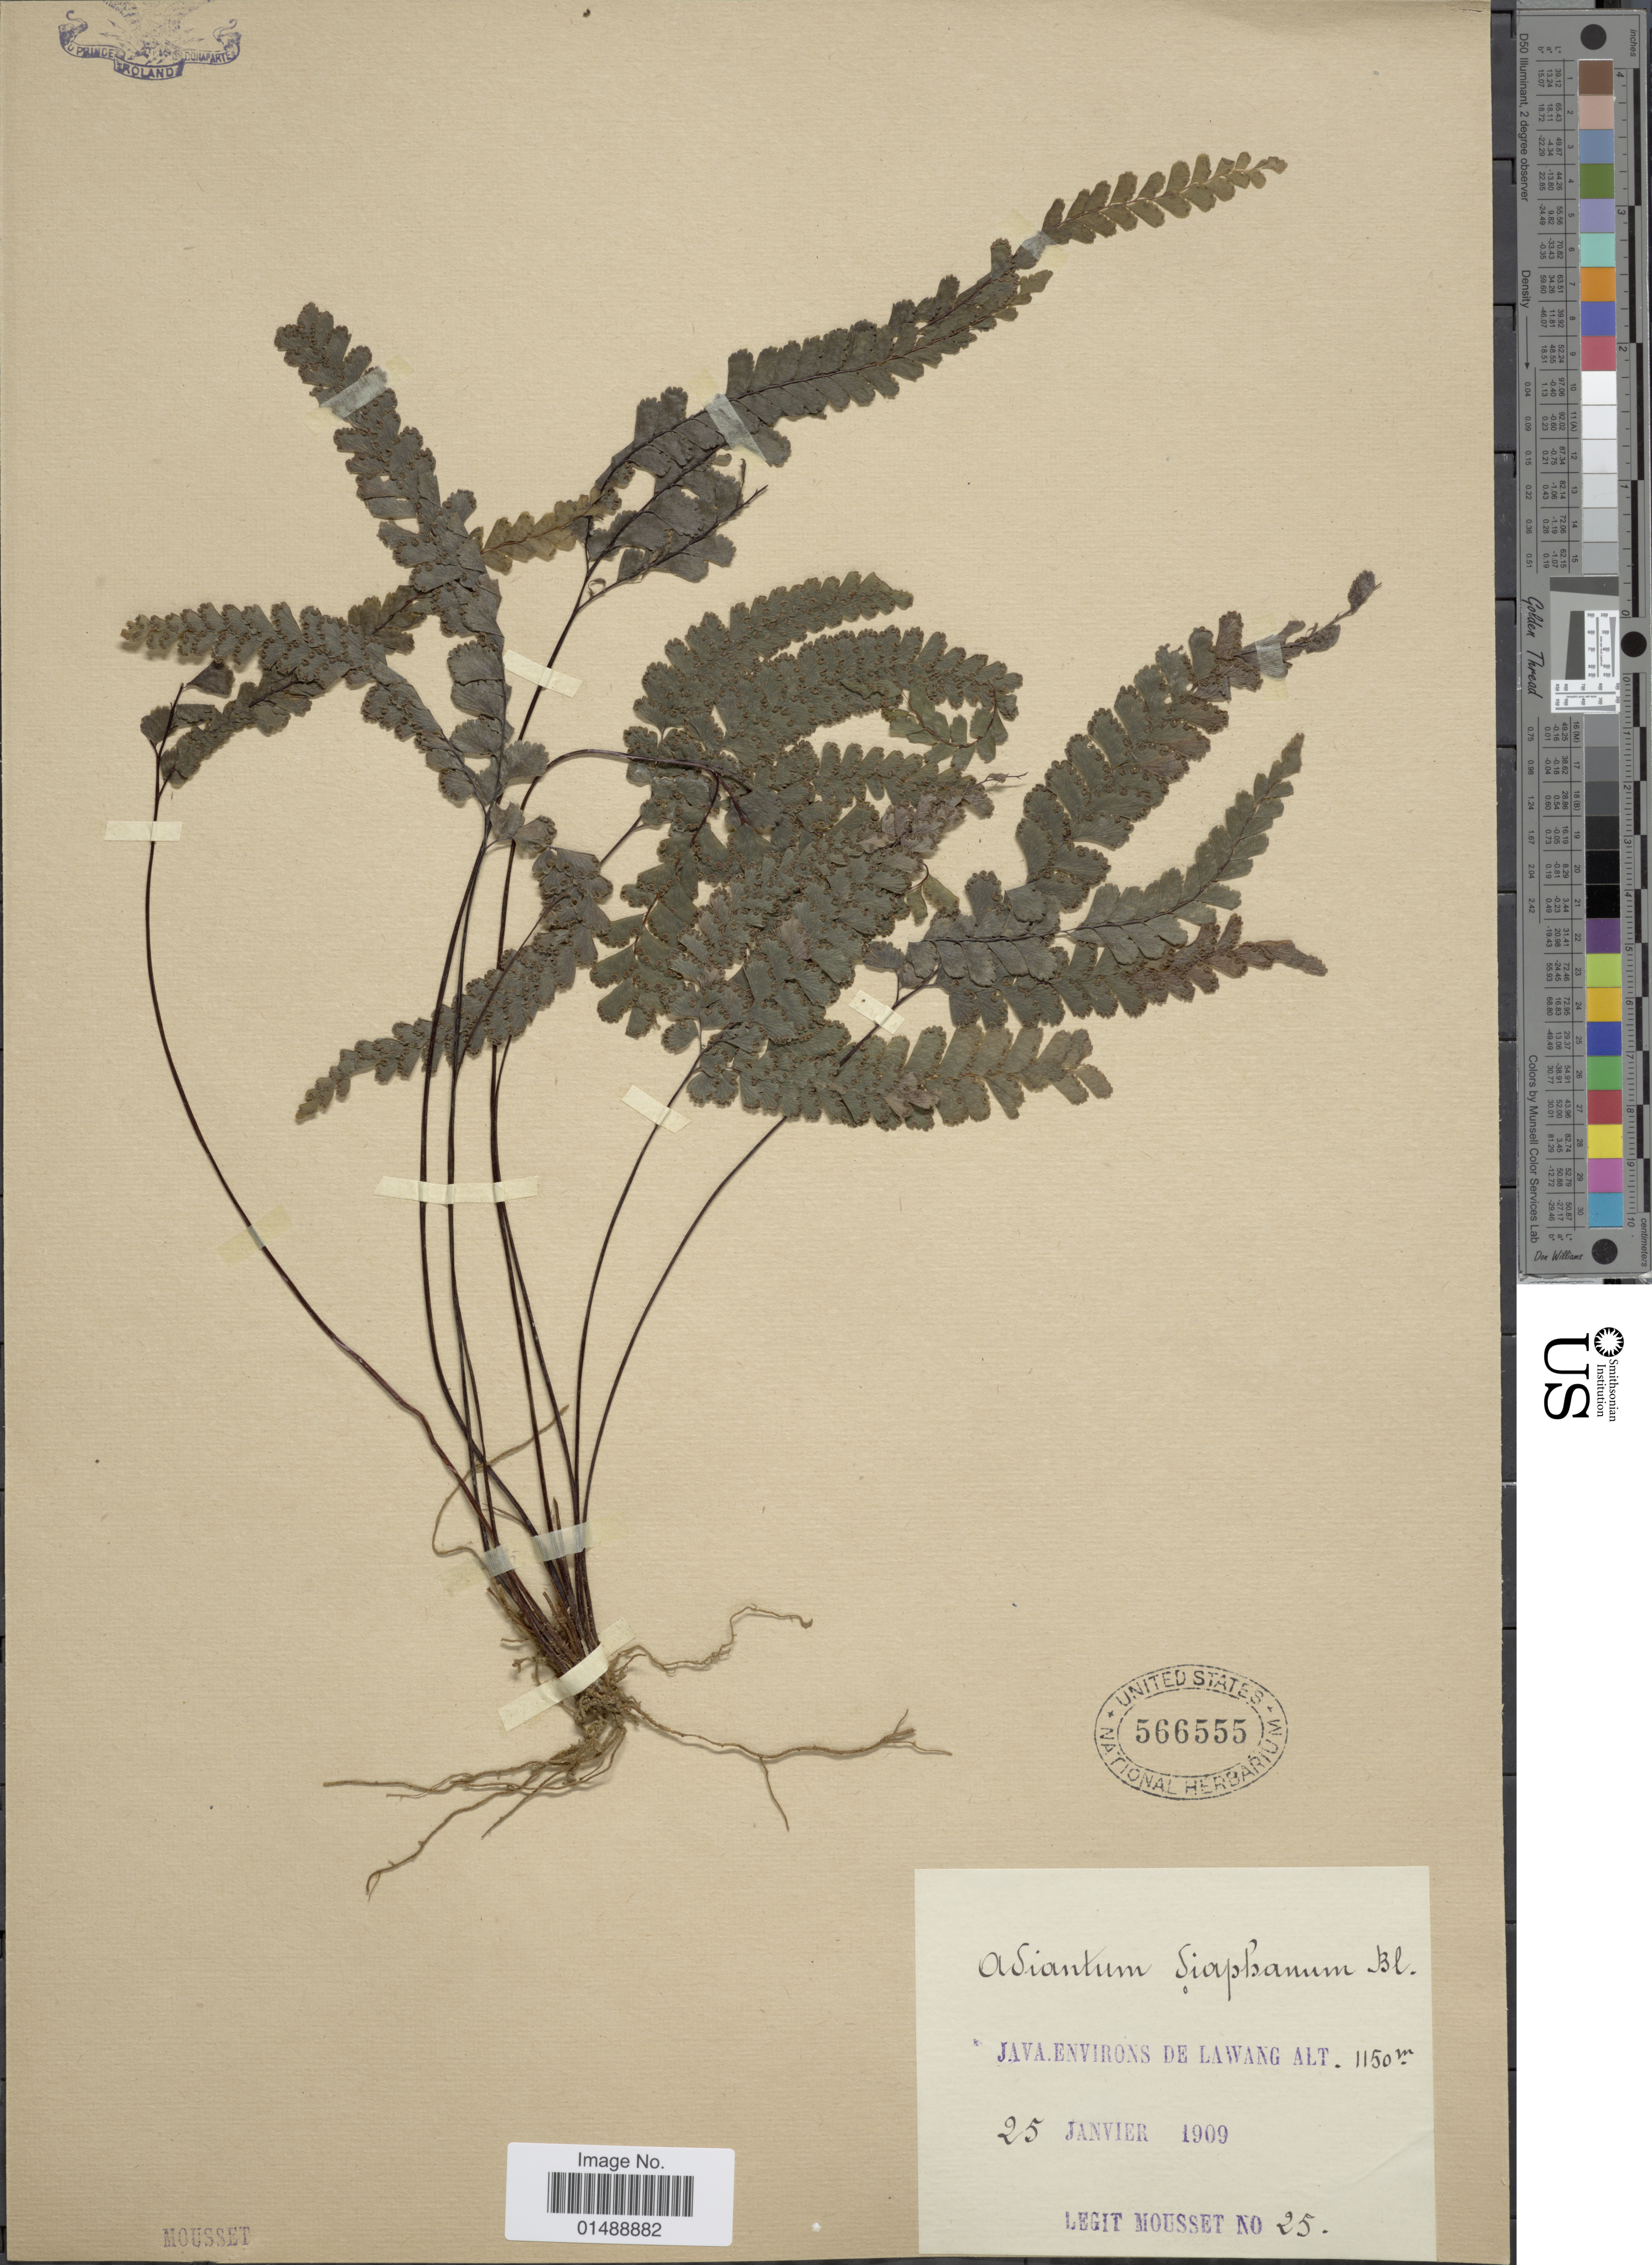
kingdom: Plantae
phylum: Tracheophyta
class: Polypodiopsida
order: Polypodiales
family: Pteridaceae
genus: Adiantum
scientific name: Adiantum diaphanum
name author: Blume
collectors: Mousset, --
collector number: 25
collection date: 1909-01-25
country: Indonesia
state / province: Java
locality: Java environs de Lawang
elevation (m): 1150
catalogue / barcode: US 566555